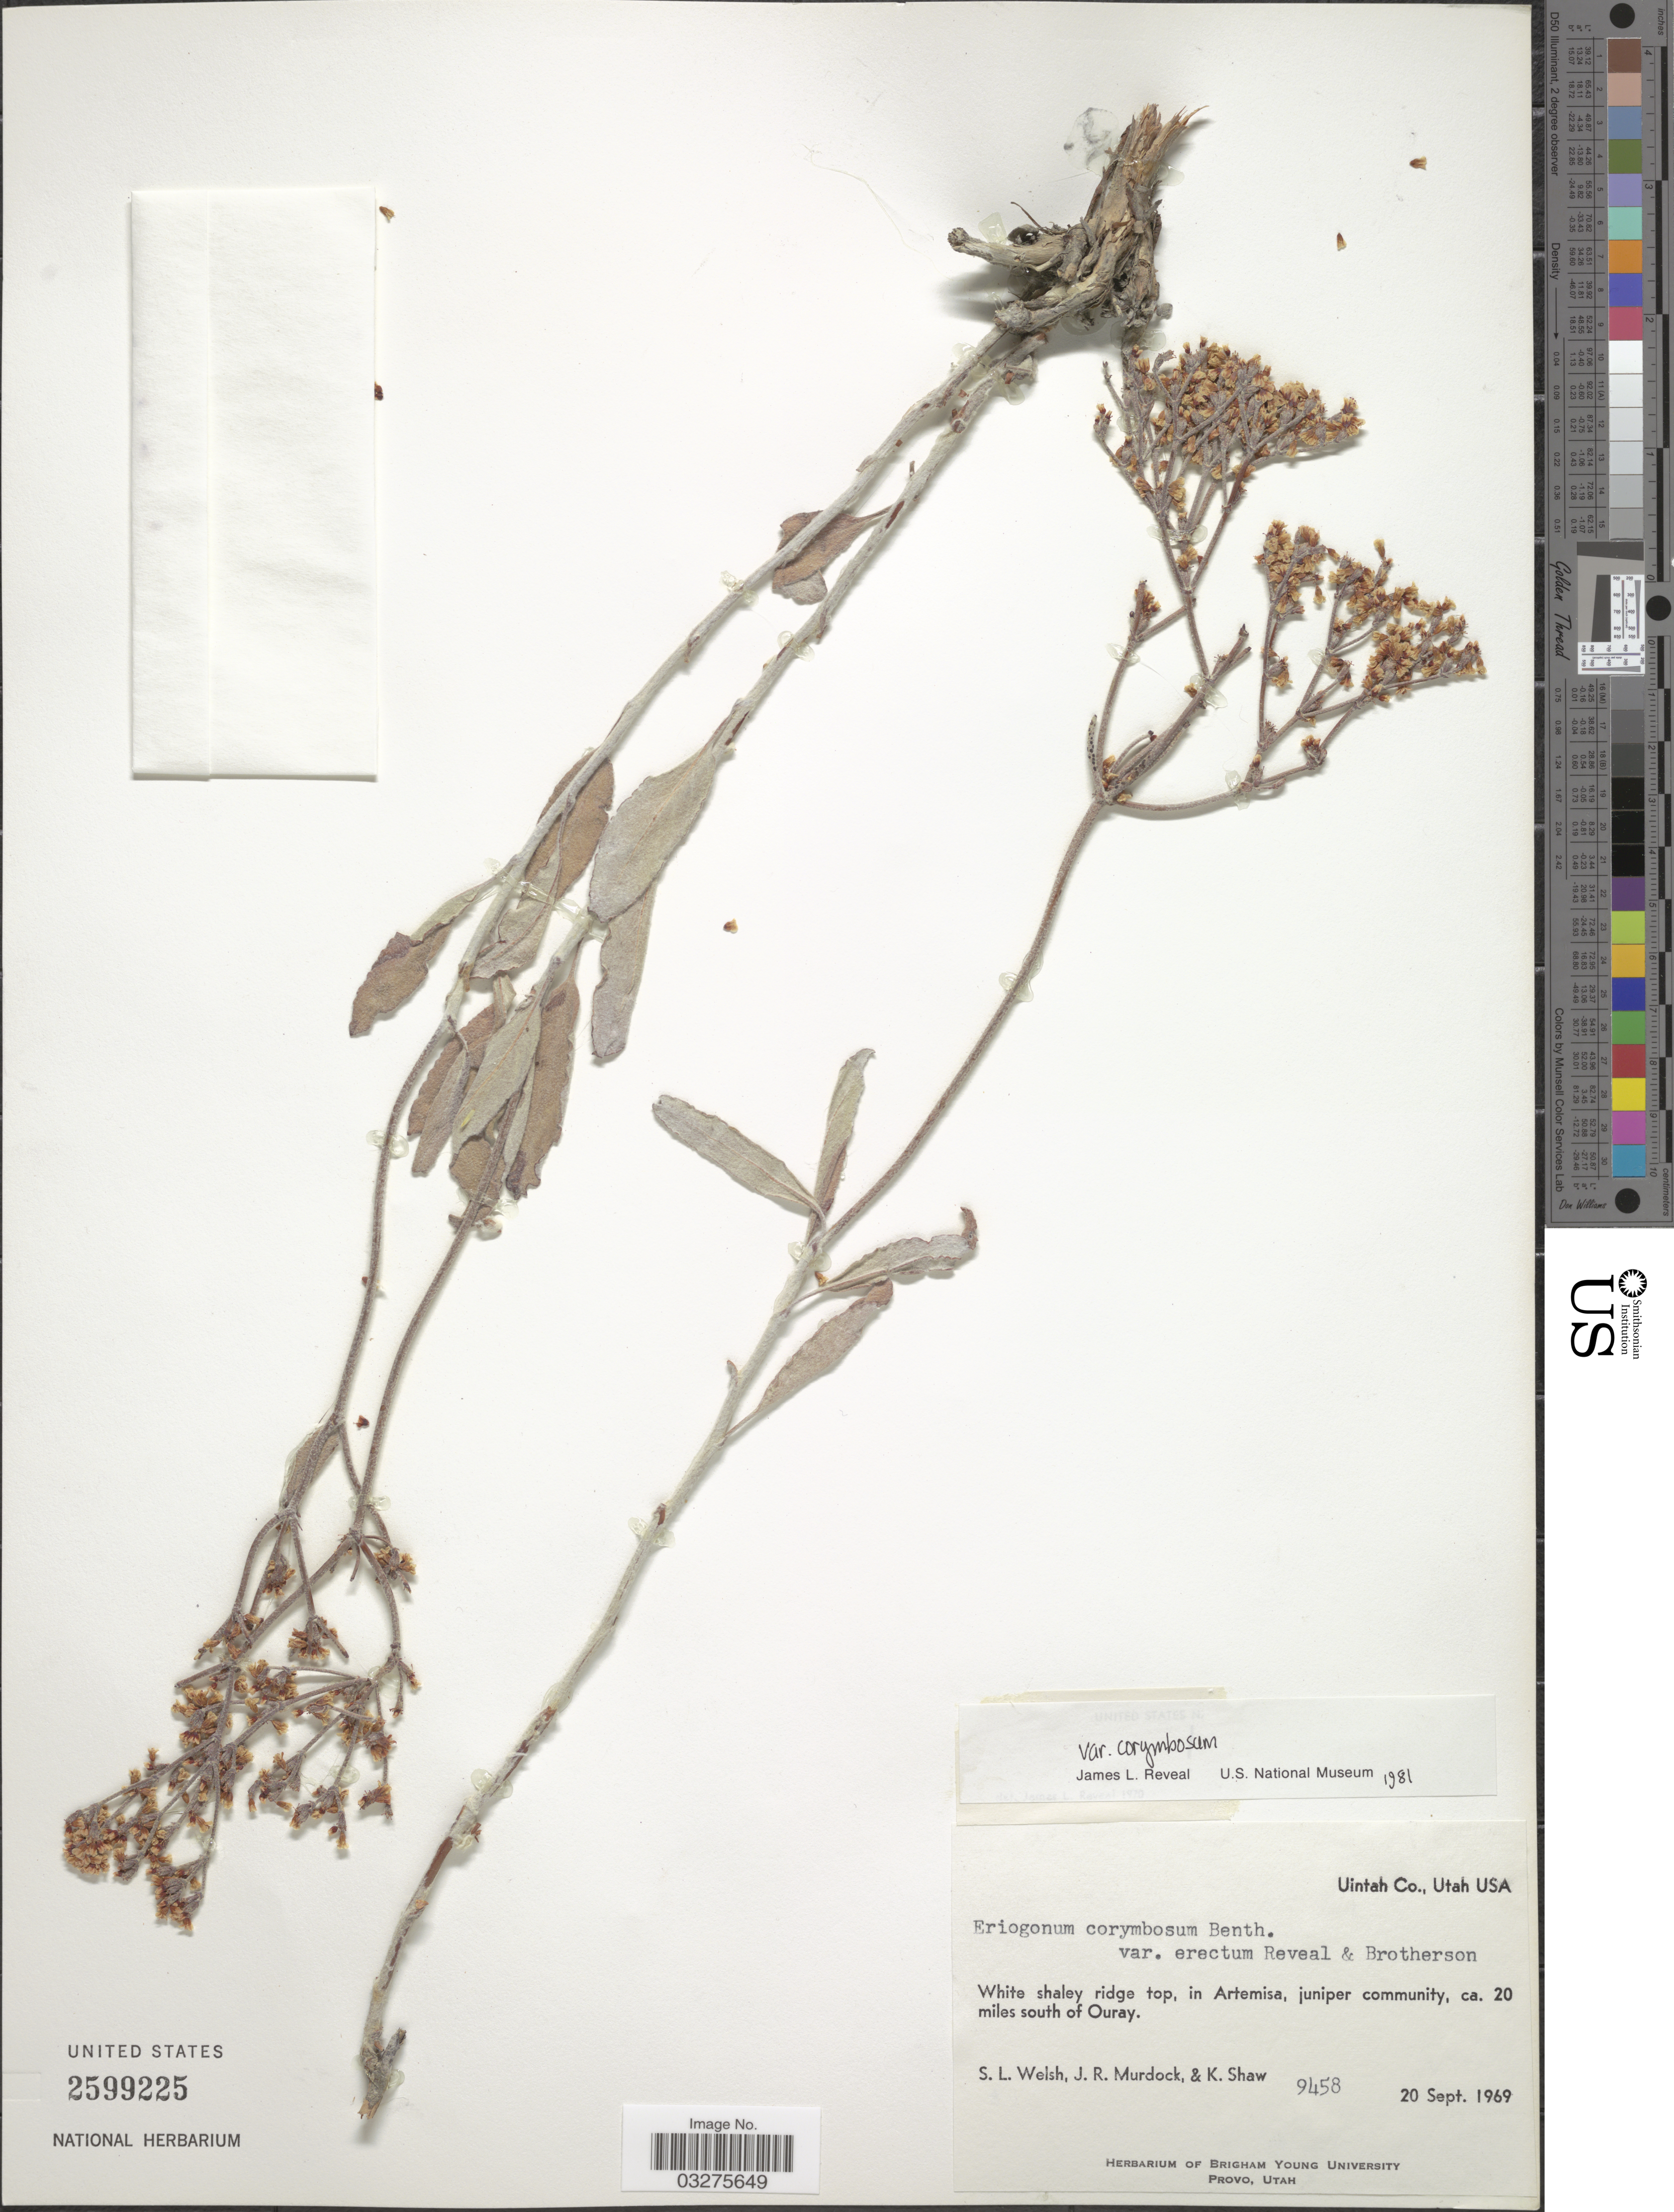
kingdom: Plantae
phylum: Tracheophyta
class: Magnoliopsida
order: Caryophyllales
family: Polygonaceae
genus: Eriogonum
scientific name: Eriogonum corymbosum var. corymbosum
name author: Benth.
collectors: S. Welsh, J. Murdock & K. Shaw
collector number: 9458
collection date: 1969-09-20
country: United States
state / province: Utah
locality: Uintah Co. Ca. 20 miles south of Ouray.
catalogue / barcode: US 2599225